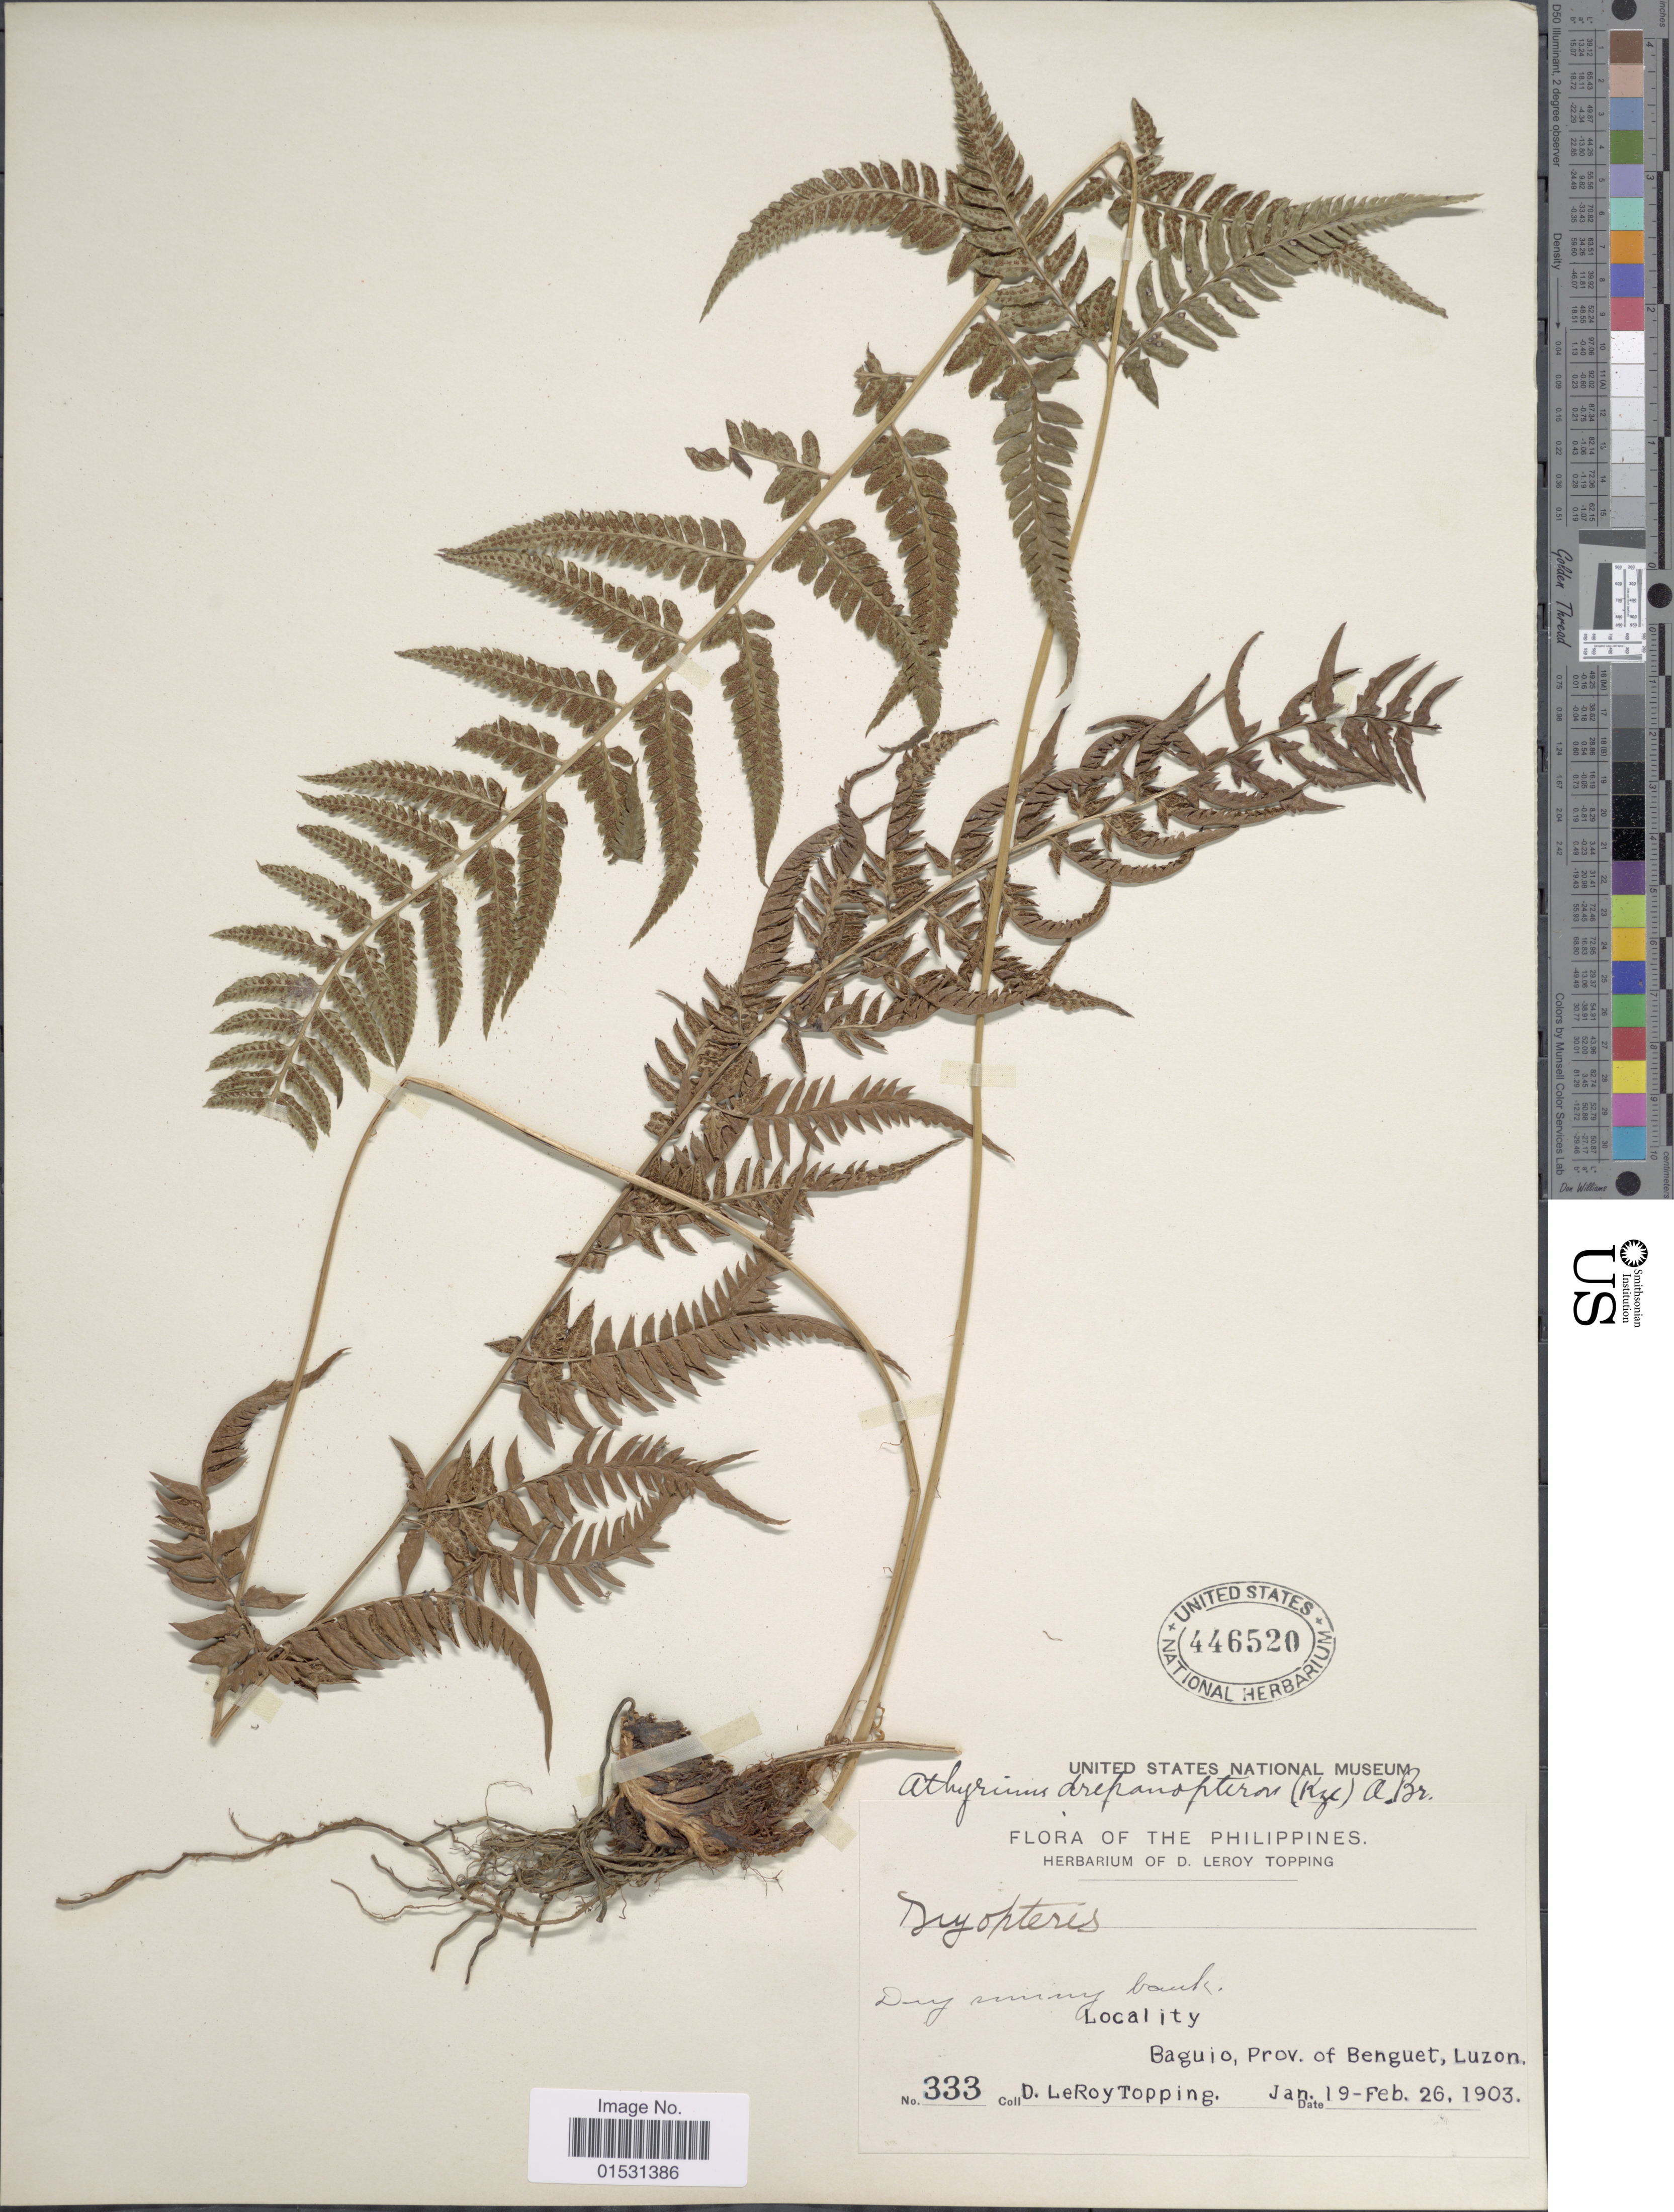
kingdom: Plantae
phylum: Tracheophyta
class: Polypodiopsida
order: Polypodiales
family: Athyriaceae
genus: Athyrium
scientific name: Athyrium drepanopterum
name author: (Kunze) A. Braun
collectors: D. L. Topping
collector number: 333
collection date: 1903-01-19/1903-02-26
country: Philippines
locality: Baguio, Prov. of Benguet, Luzon.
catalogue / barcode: US 446520